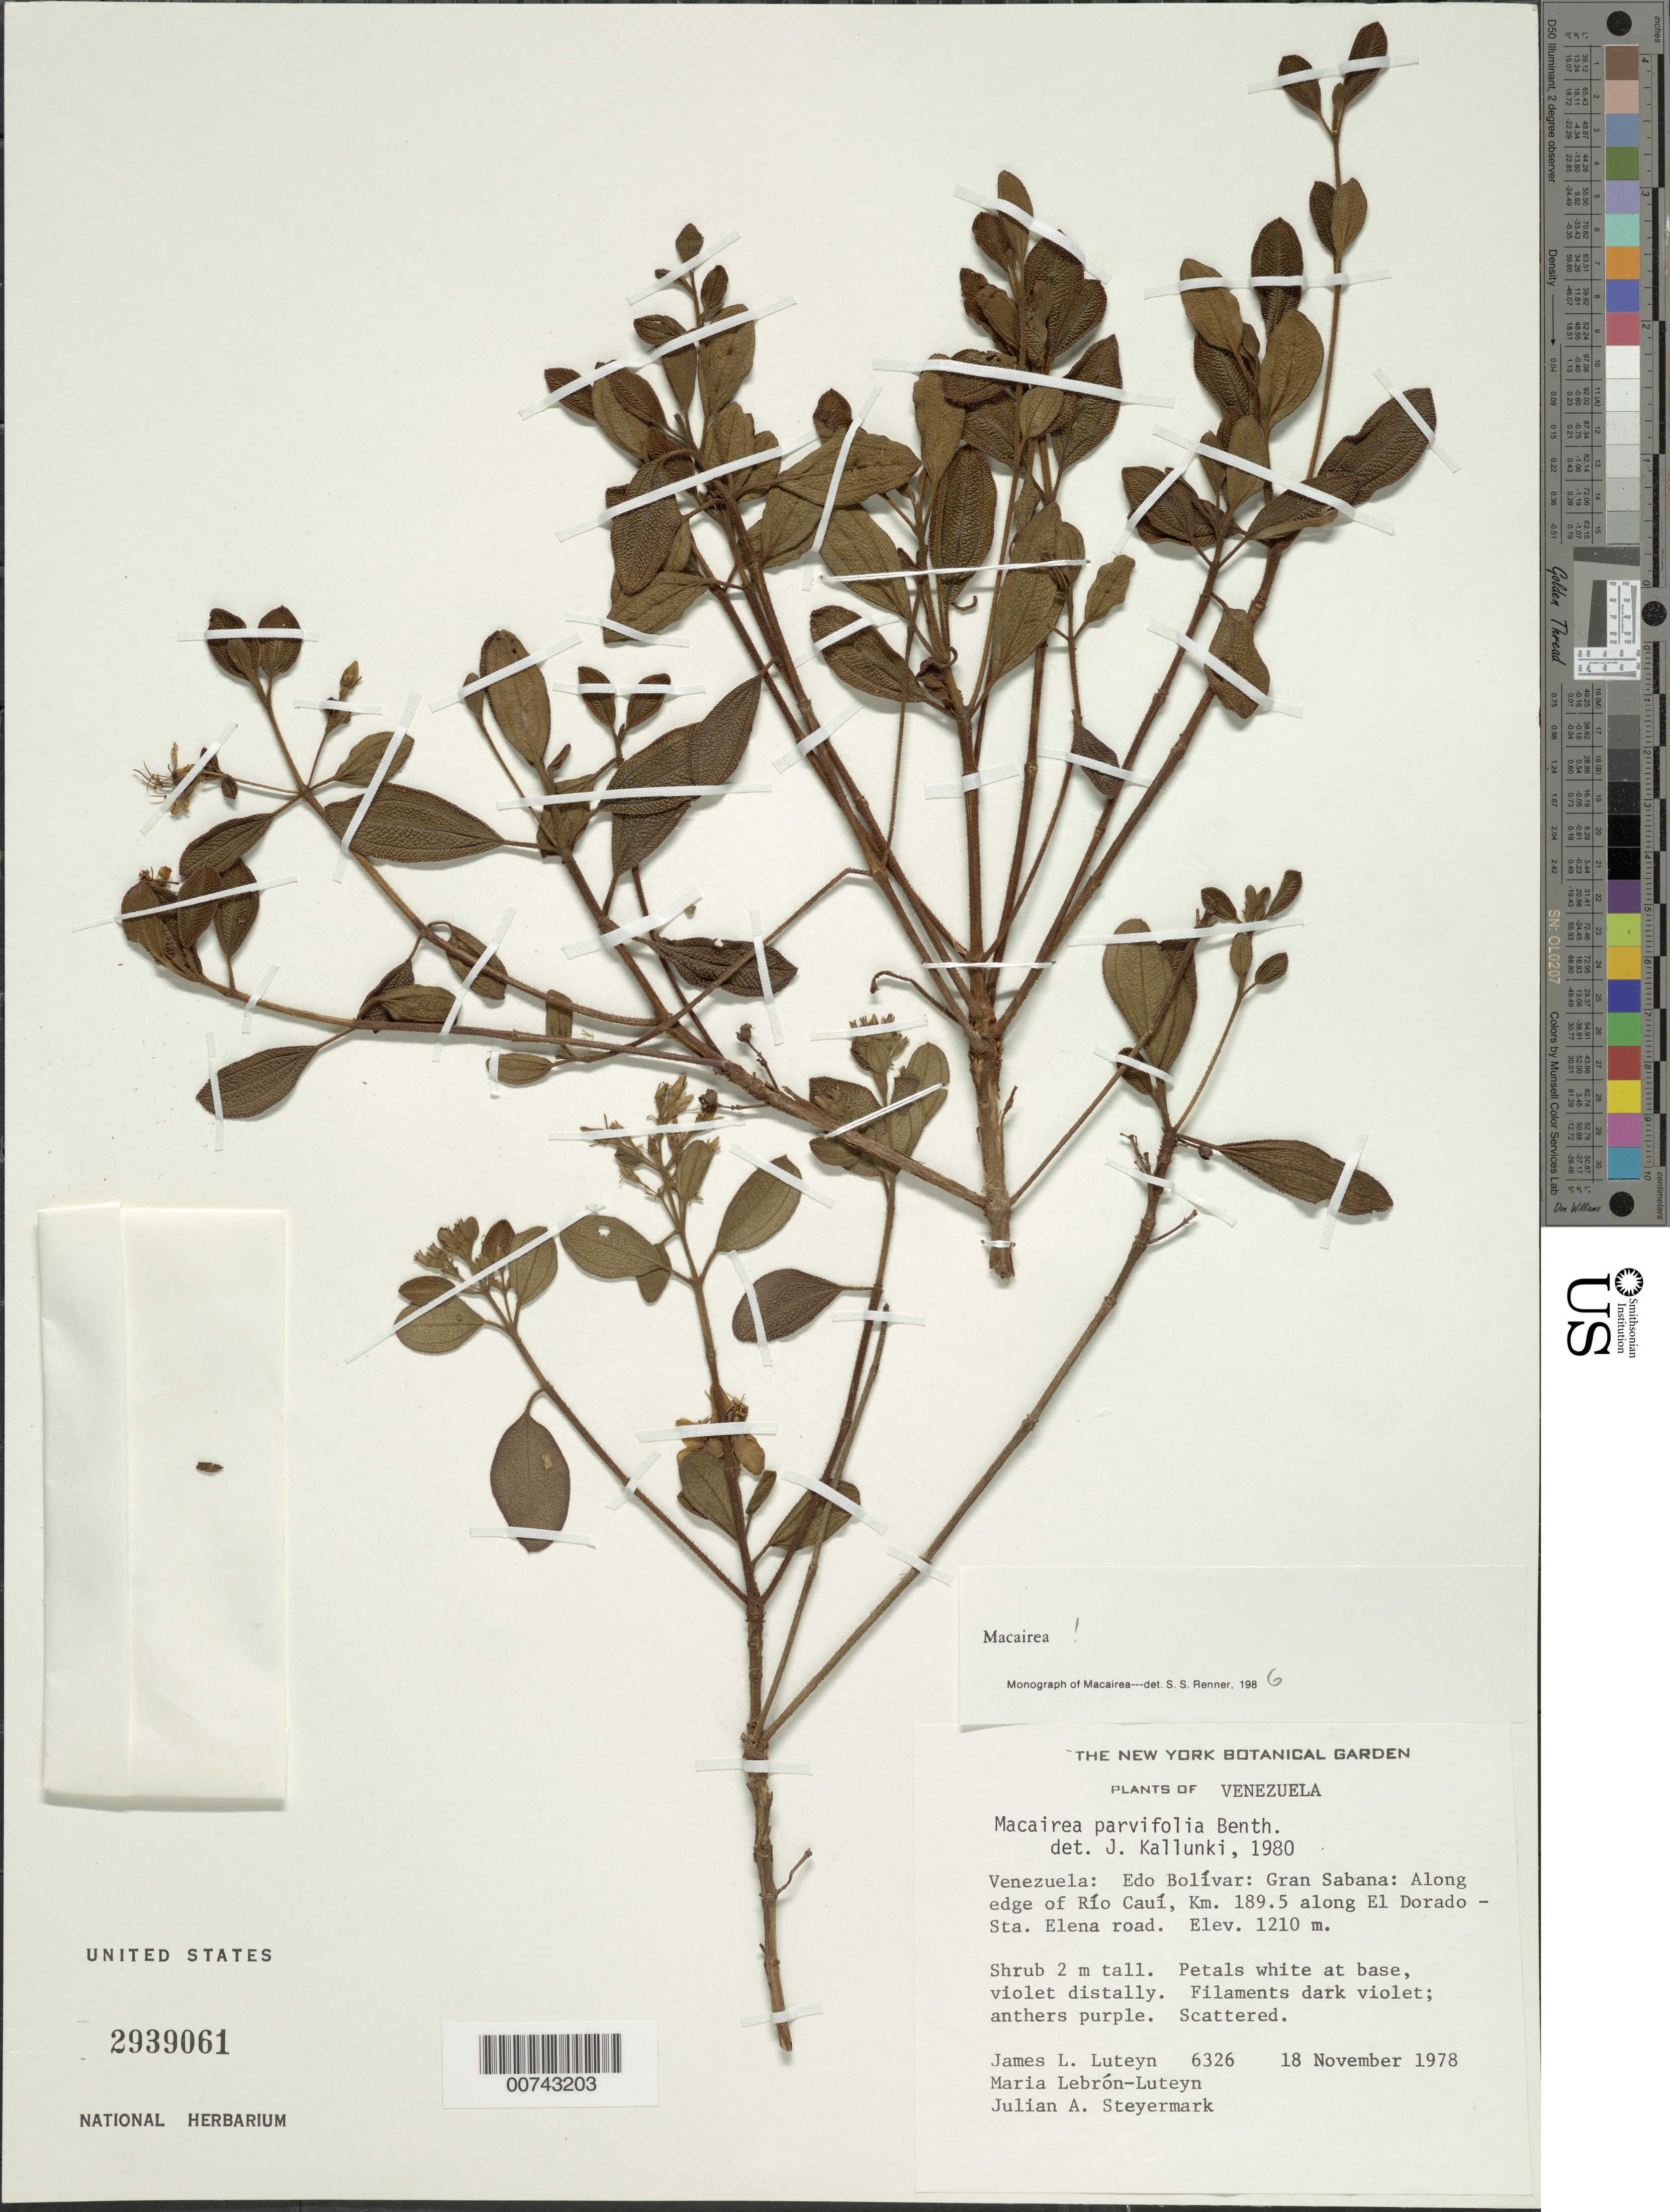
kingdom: Plantae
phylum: Tracheophyta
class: Magnoliopsida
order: Myrtales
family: Melastomataceae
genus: Macairea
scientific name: Macairea parvifolia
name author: Benth.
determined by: Kallunki, Jacquelyn A.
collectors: J. L. Luteyn, M. L. Lebrón-Luteyn & J. Steyermark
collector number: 6326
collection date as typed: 18-Nov-78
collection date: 1978-11-18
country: Venezuela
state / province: Bolívar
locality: Gran Sabana, along edge of Río Cauí, km 189.5 along El Dorado Sta. Elena road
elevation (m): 1210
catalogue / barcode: US 2939061